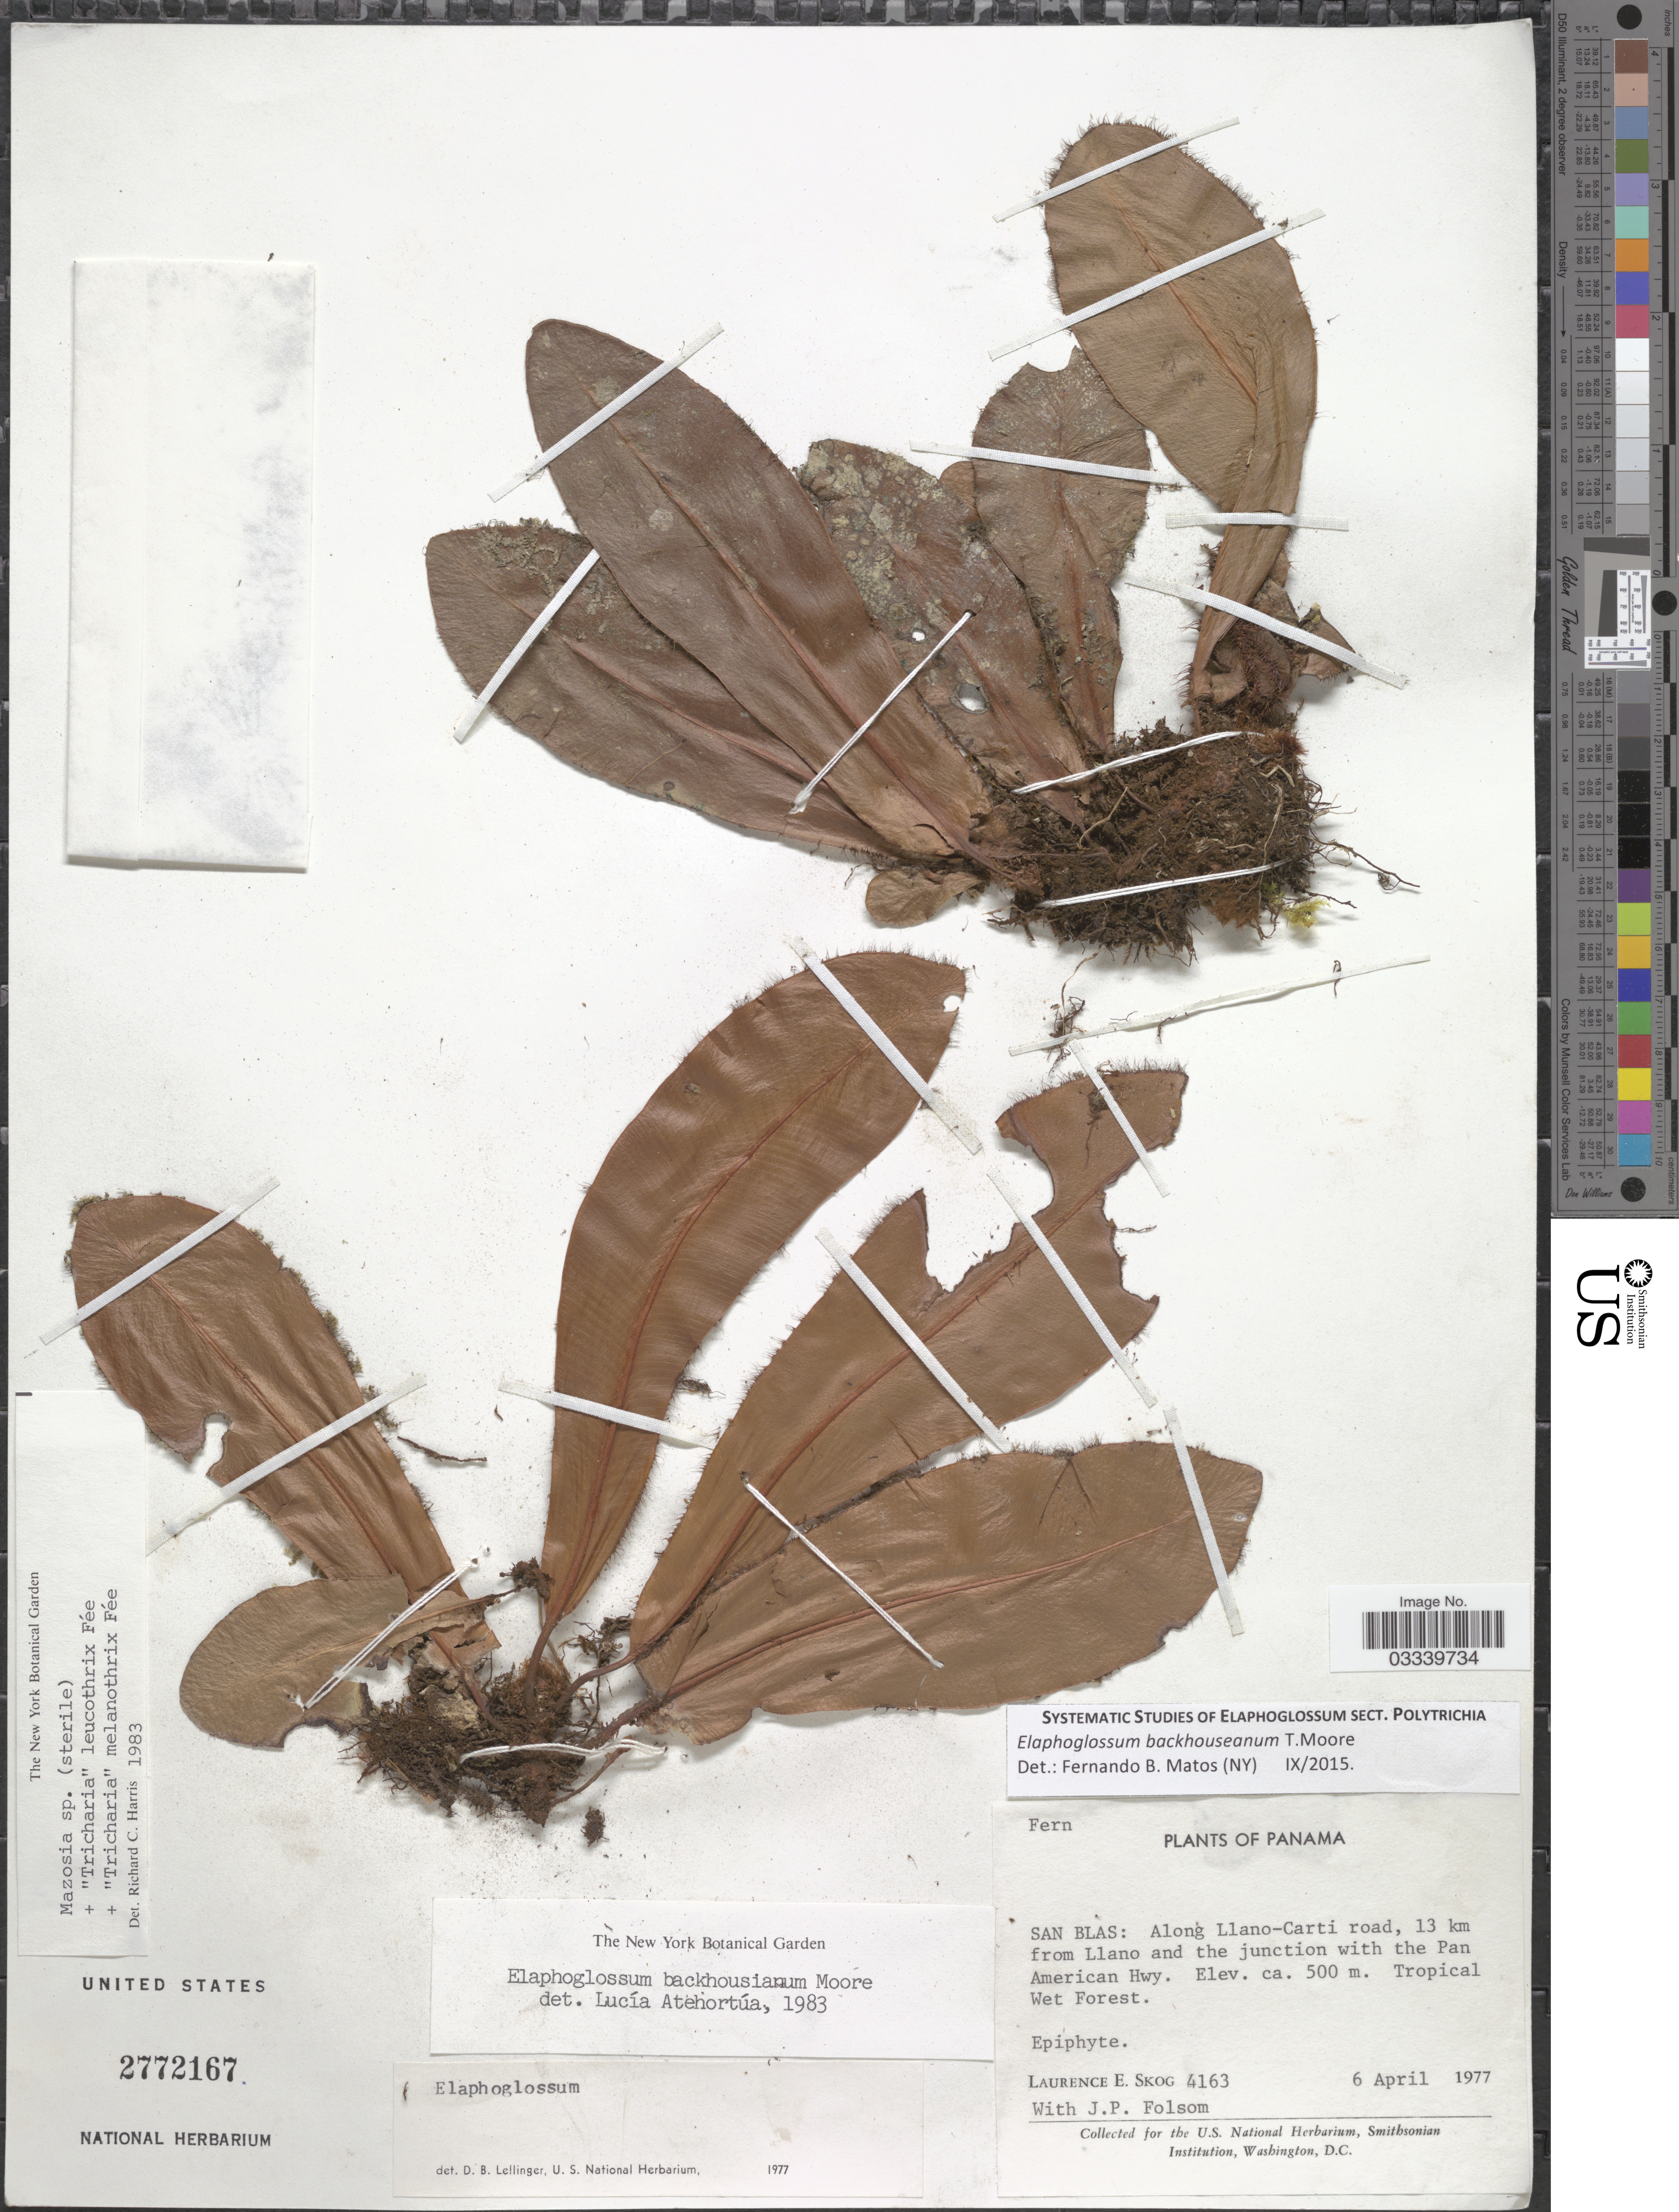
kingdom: Plantae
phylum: Tracheophyta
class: Polypodiopsida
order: Polypodiales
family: Dryopteridaceae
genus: Elaphoglossum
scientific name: Elaphoglossum backhouseanum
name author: T. Moore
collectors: L. E. Skog & J. P. Folsom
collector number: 4163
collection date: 1977-04-06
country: Panama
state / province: Kuna Yala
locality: San Blas: Along Llano-Carti road, 13 km from Llano and the junction with the Pan American Hwy.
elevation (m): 500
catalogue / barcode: US 2772167